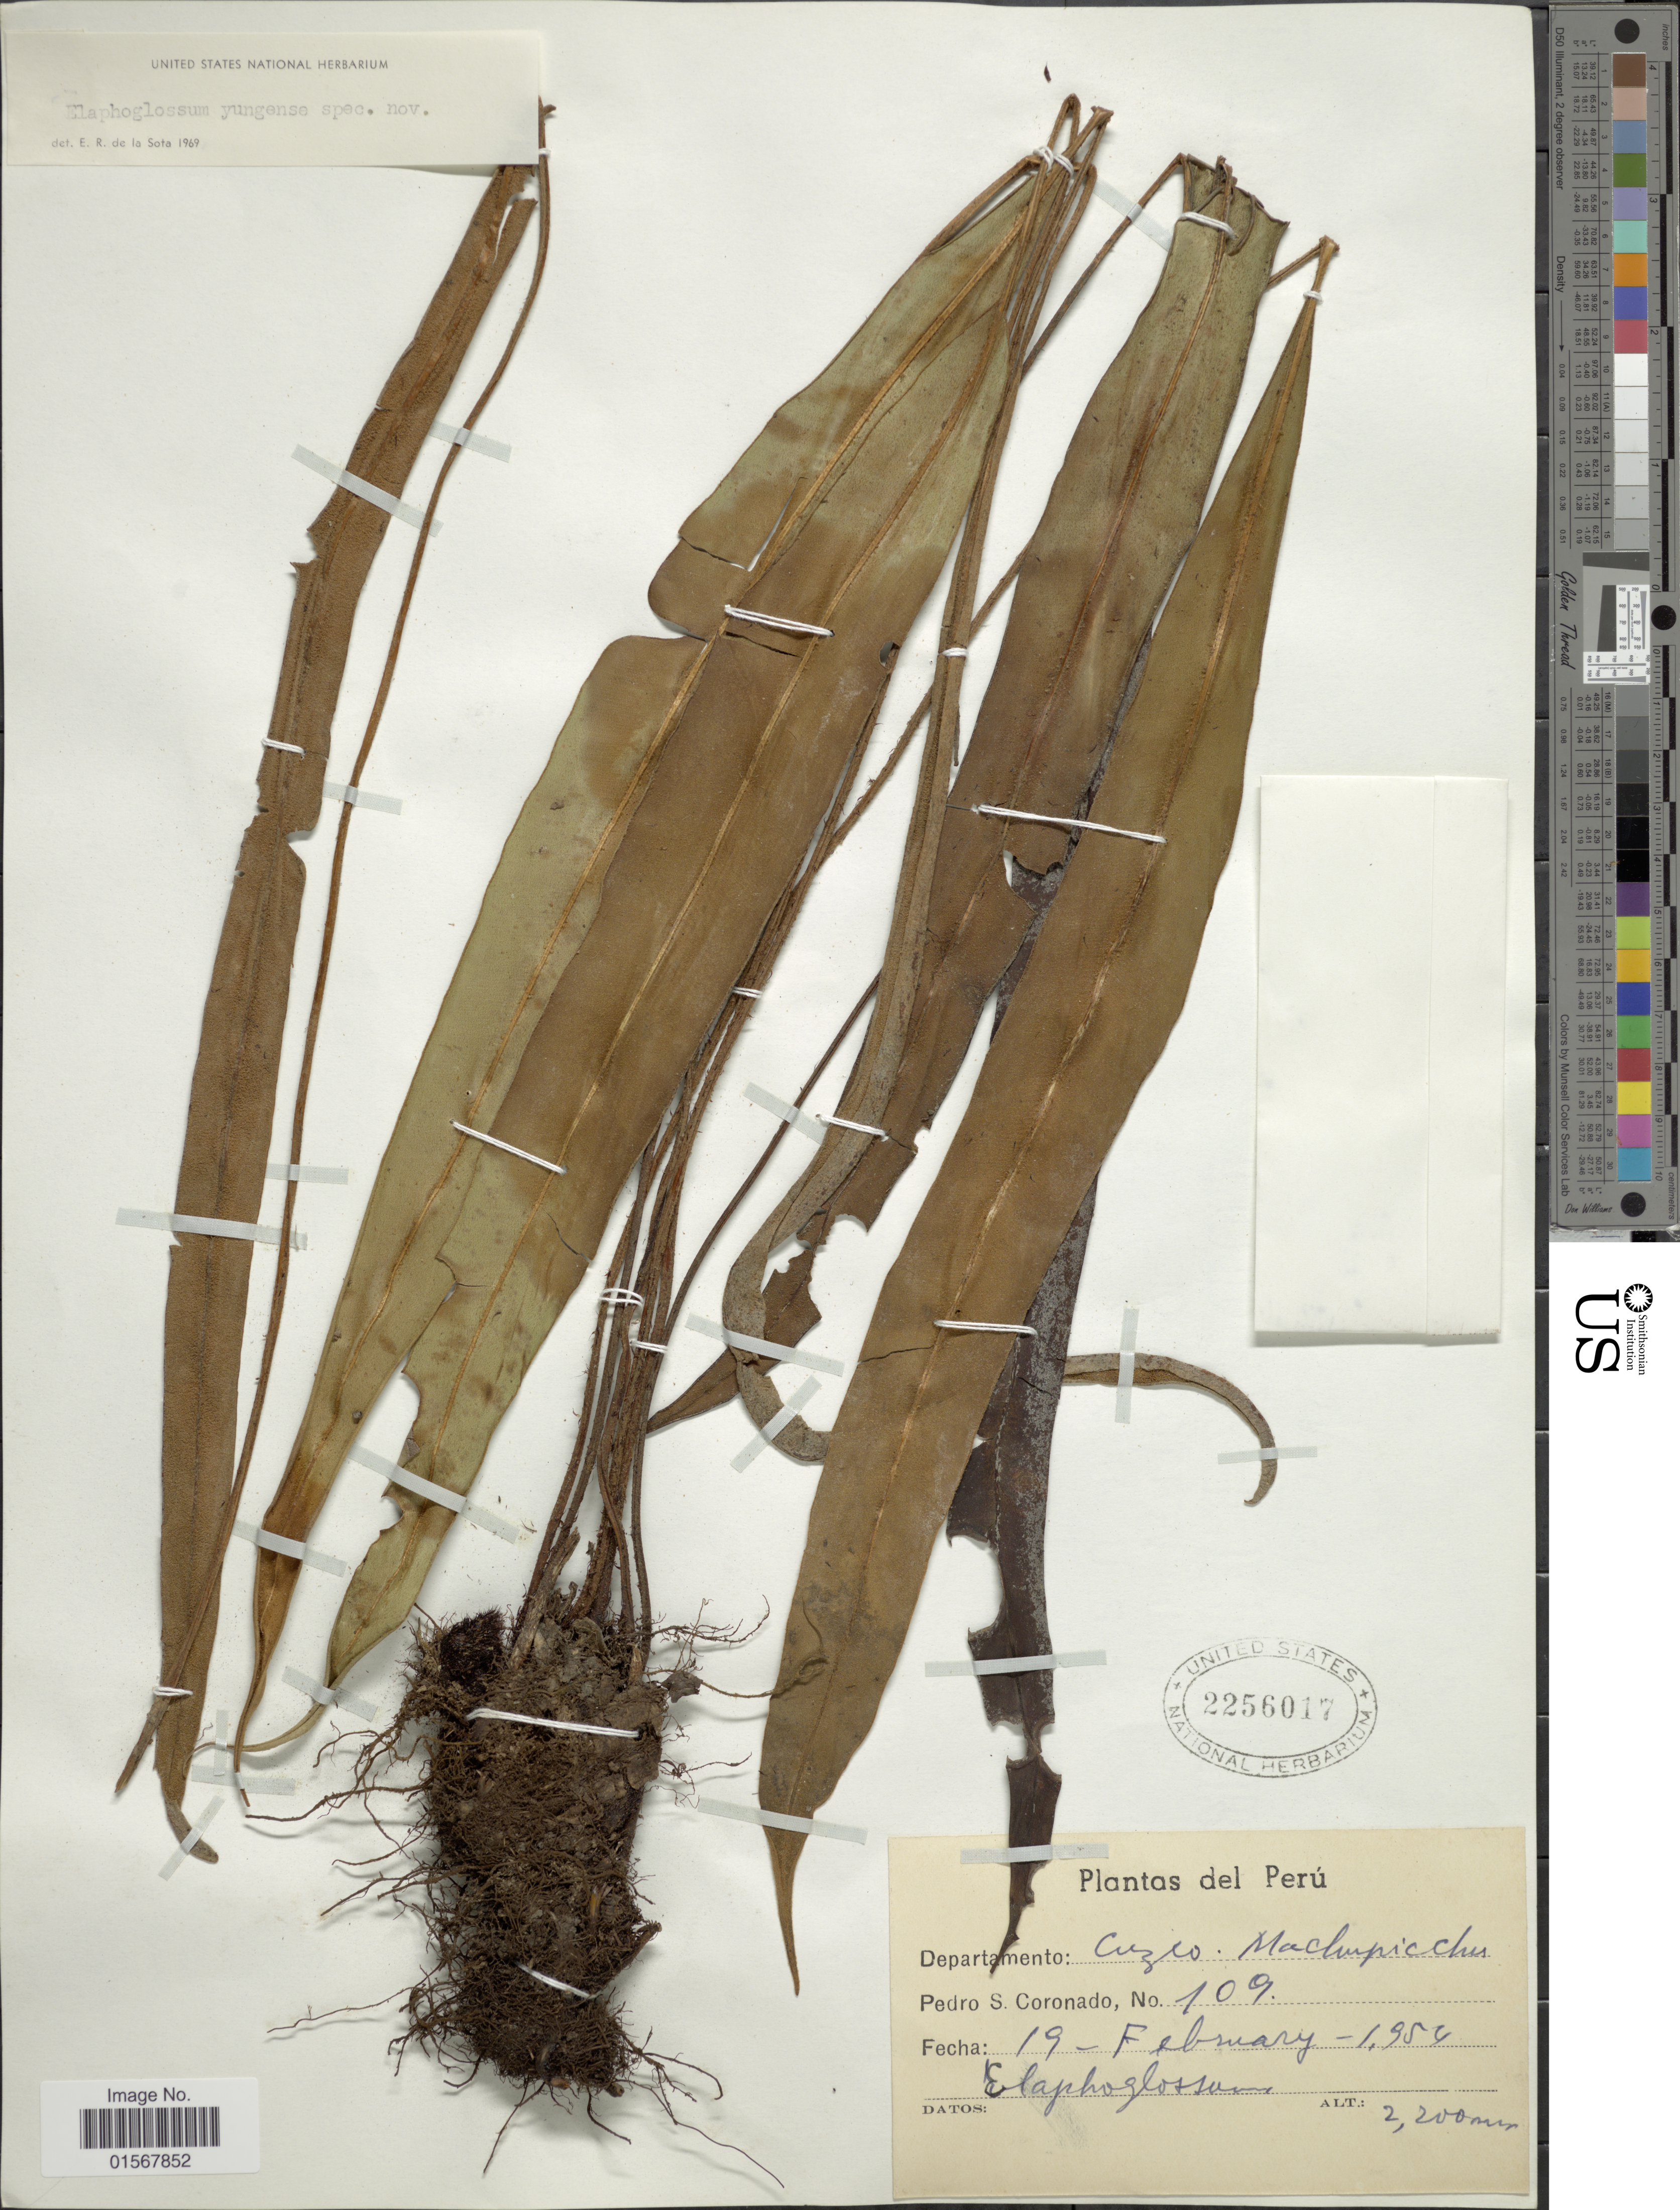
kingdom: Plantae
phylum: Tracheophyta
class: Polypodiopsida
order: Polypodiales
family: Dryopteridaceae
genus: Elaphoglossum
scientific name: Elaphoglossum yungense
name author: de la Sota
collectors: P. Coronado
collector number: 109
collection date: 1954-02-19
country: Peru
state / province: Cusco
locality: Departamento: Cuscco, Machupicchu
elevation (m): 2200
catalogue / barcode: US 2256017